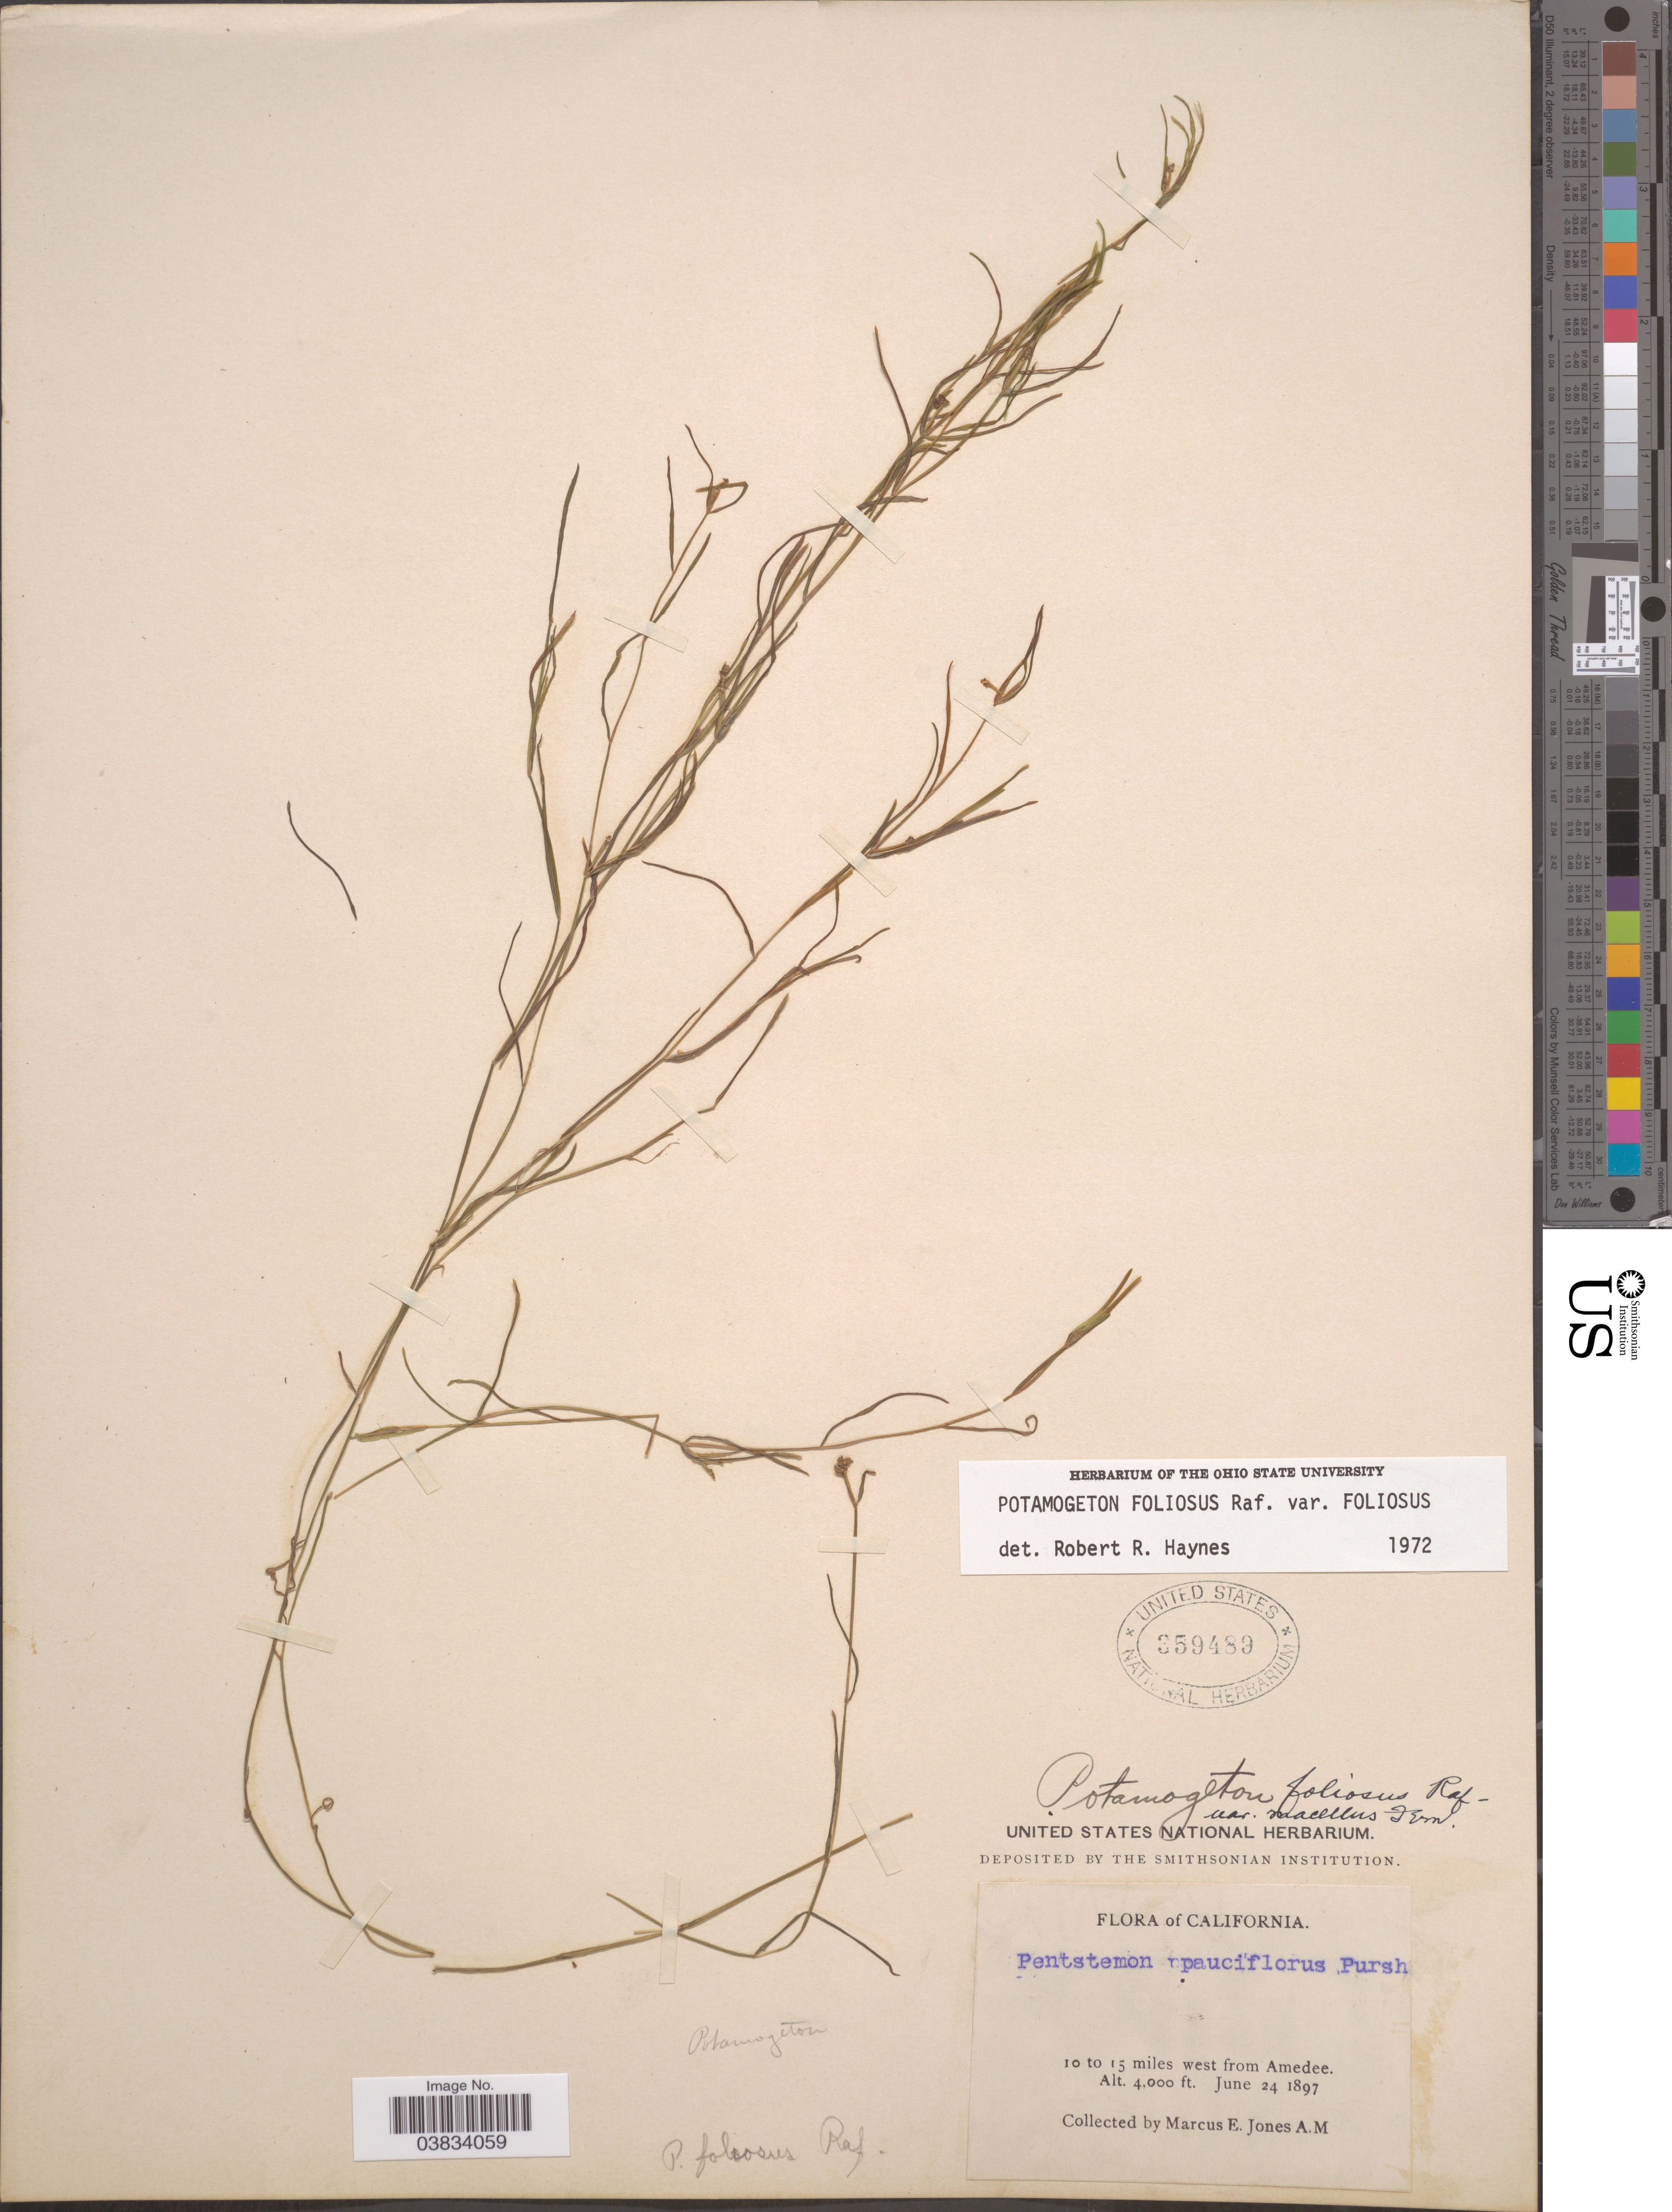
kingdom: Plantae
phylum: Tracheophyta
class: Liliopsida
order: Alismatales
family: Potamogetonaceae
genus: Potamogeton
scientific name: Potamogeton foliosus var. foliosus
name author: Raf.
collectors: M. E. Jones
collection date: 1897-06-24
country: United States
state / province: California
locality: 10 to 15 miles west from Amedee.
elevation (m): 1219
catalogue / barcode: US 359489